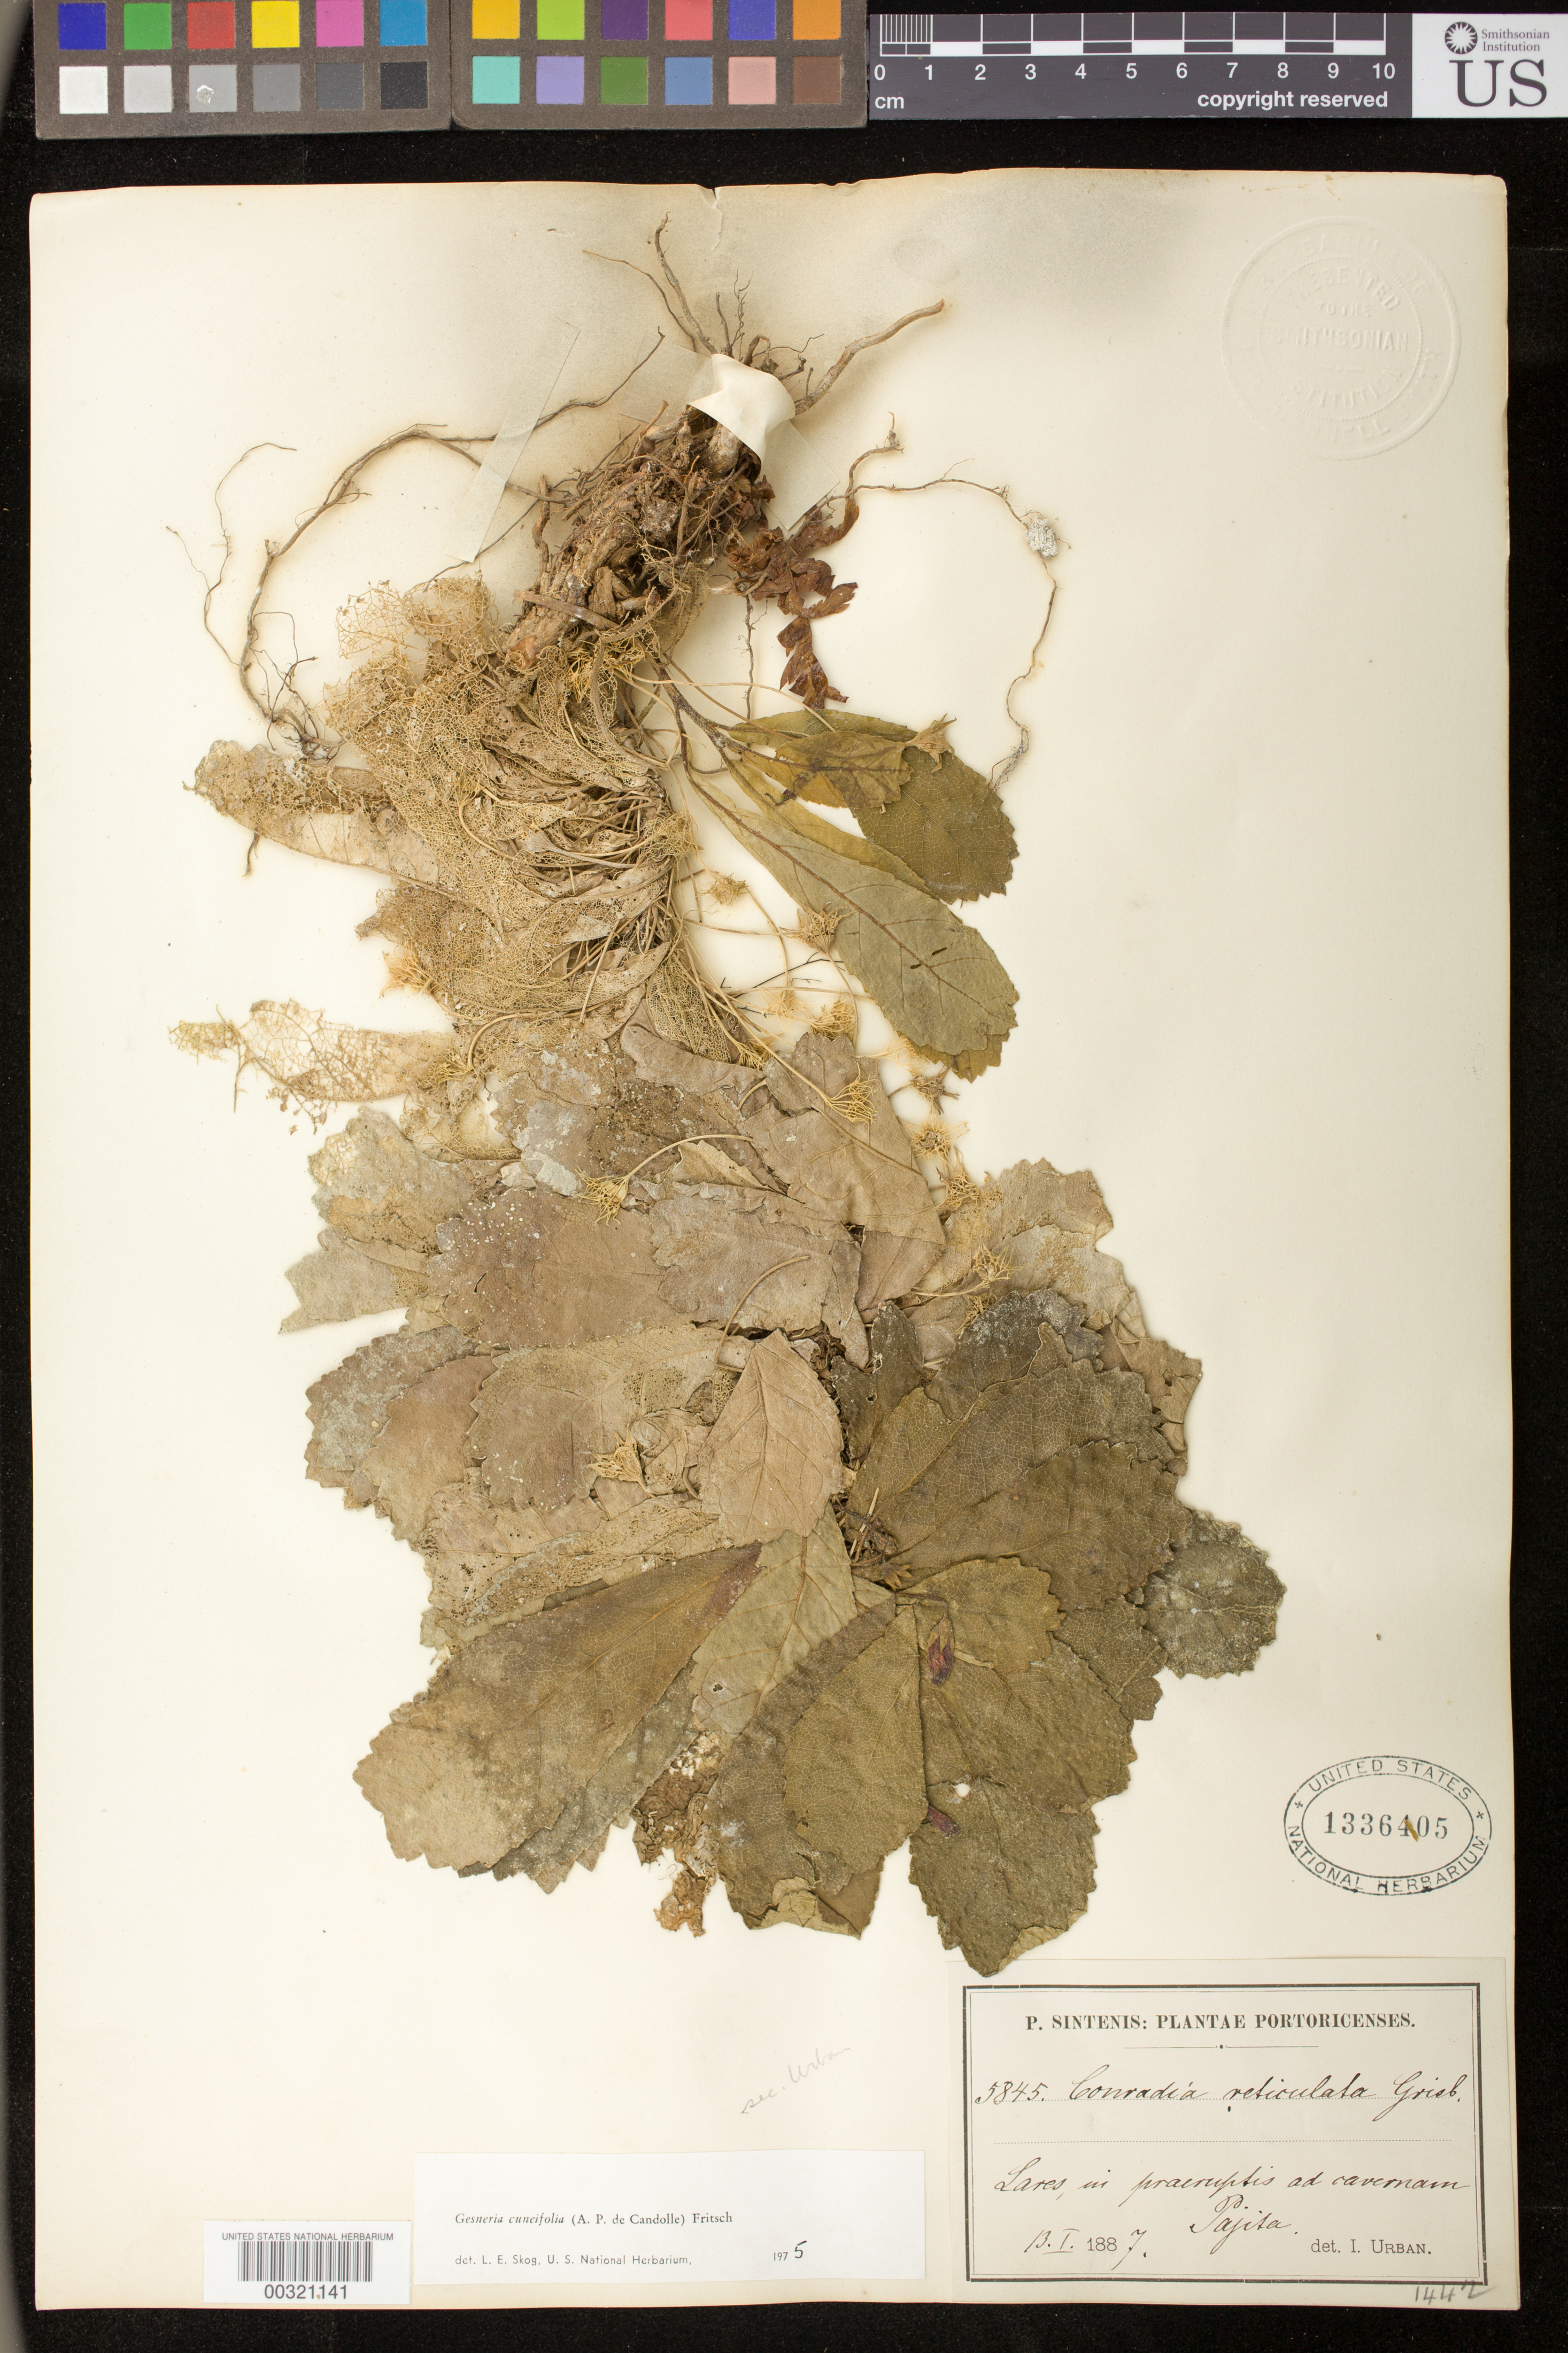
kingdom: Plantae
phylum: Tracheophyta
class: Magnoliopsida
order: Lamiales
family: Gesneriaceae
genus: Gesneria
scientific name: Gesneria cuneifolia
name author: (DC.) Fritsch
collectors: P. Sintenis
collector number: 5845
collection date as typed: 13 Jan 1887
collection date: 1887-01-13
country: Puerto Rico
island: Puerto Rico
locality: Lares in praeruptis ad cavenam Tajita [Pajita?]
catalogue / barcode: US 1336405